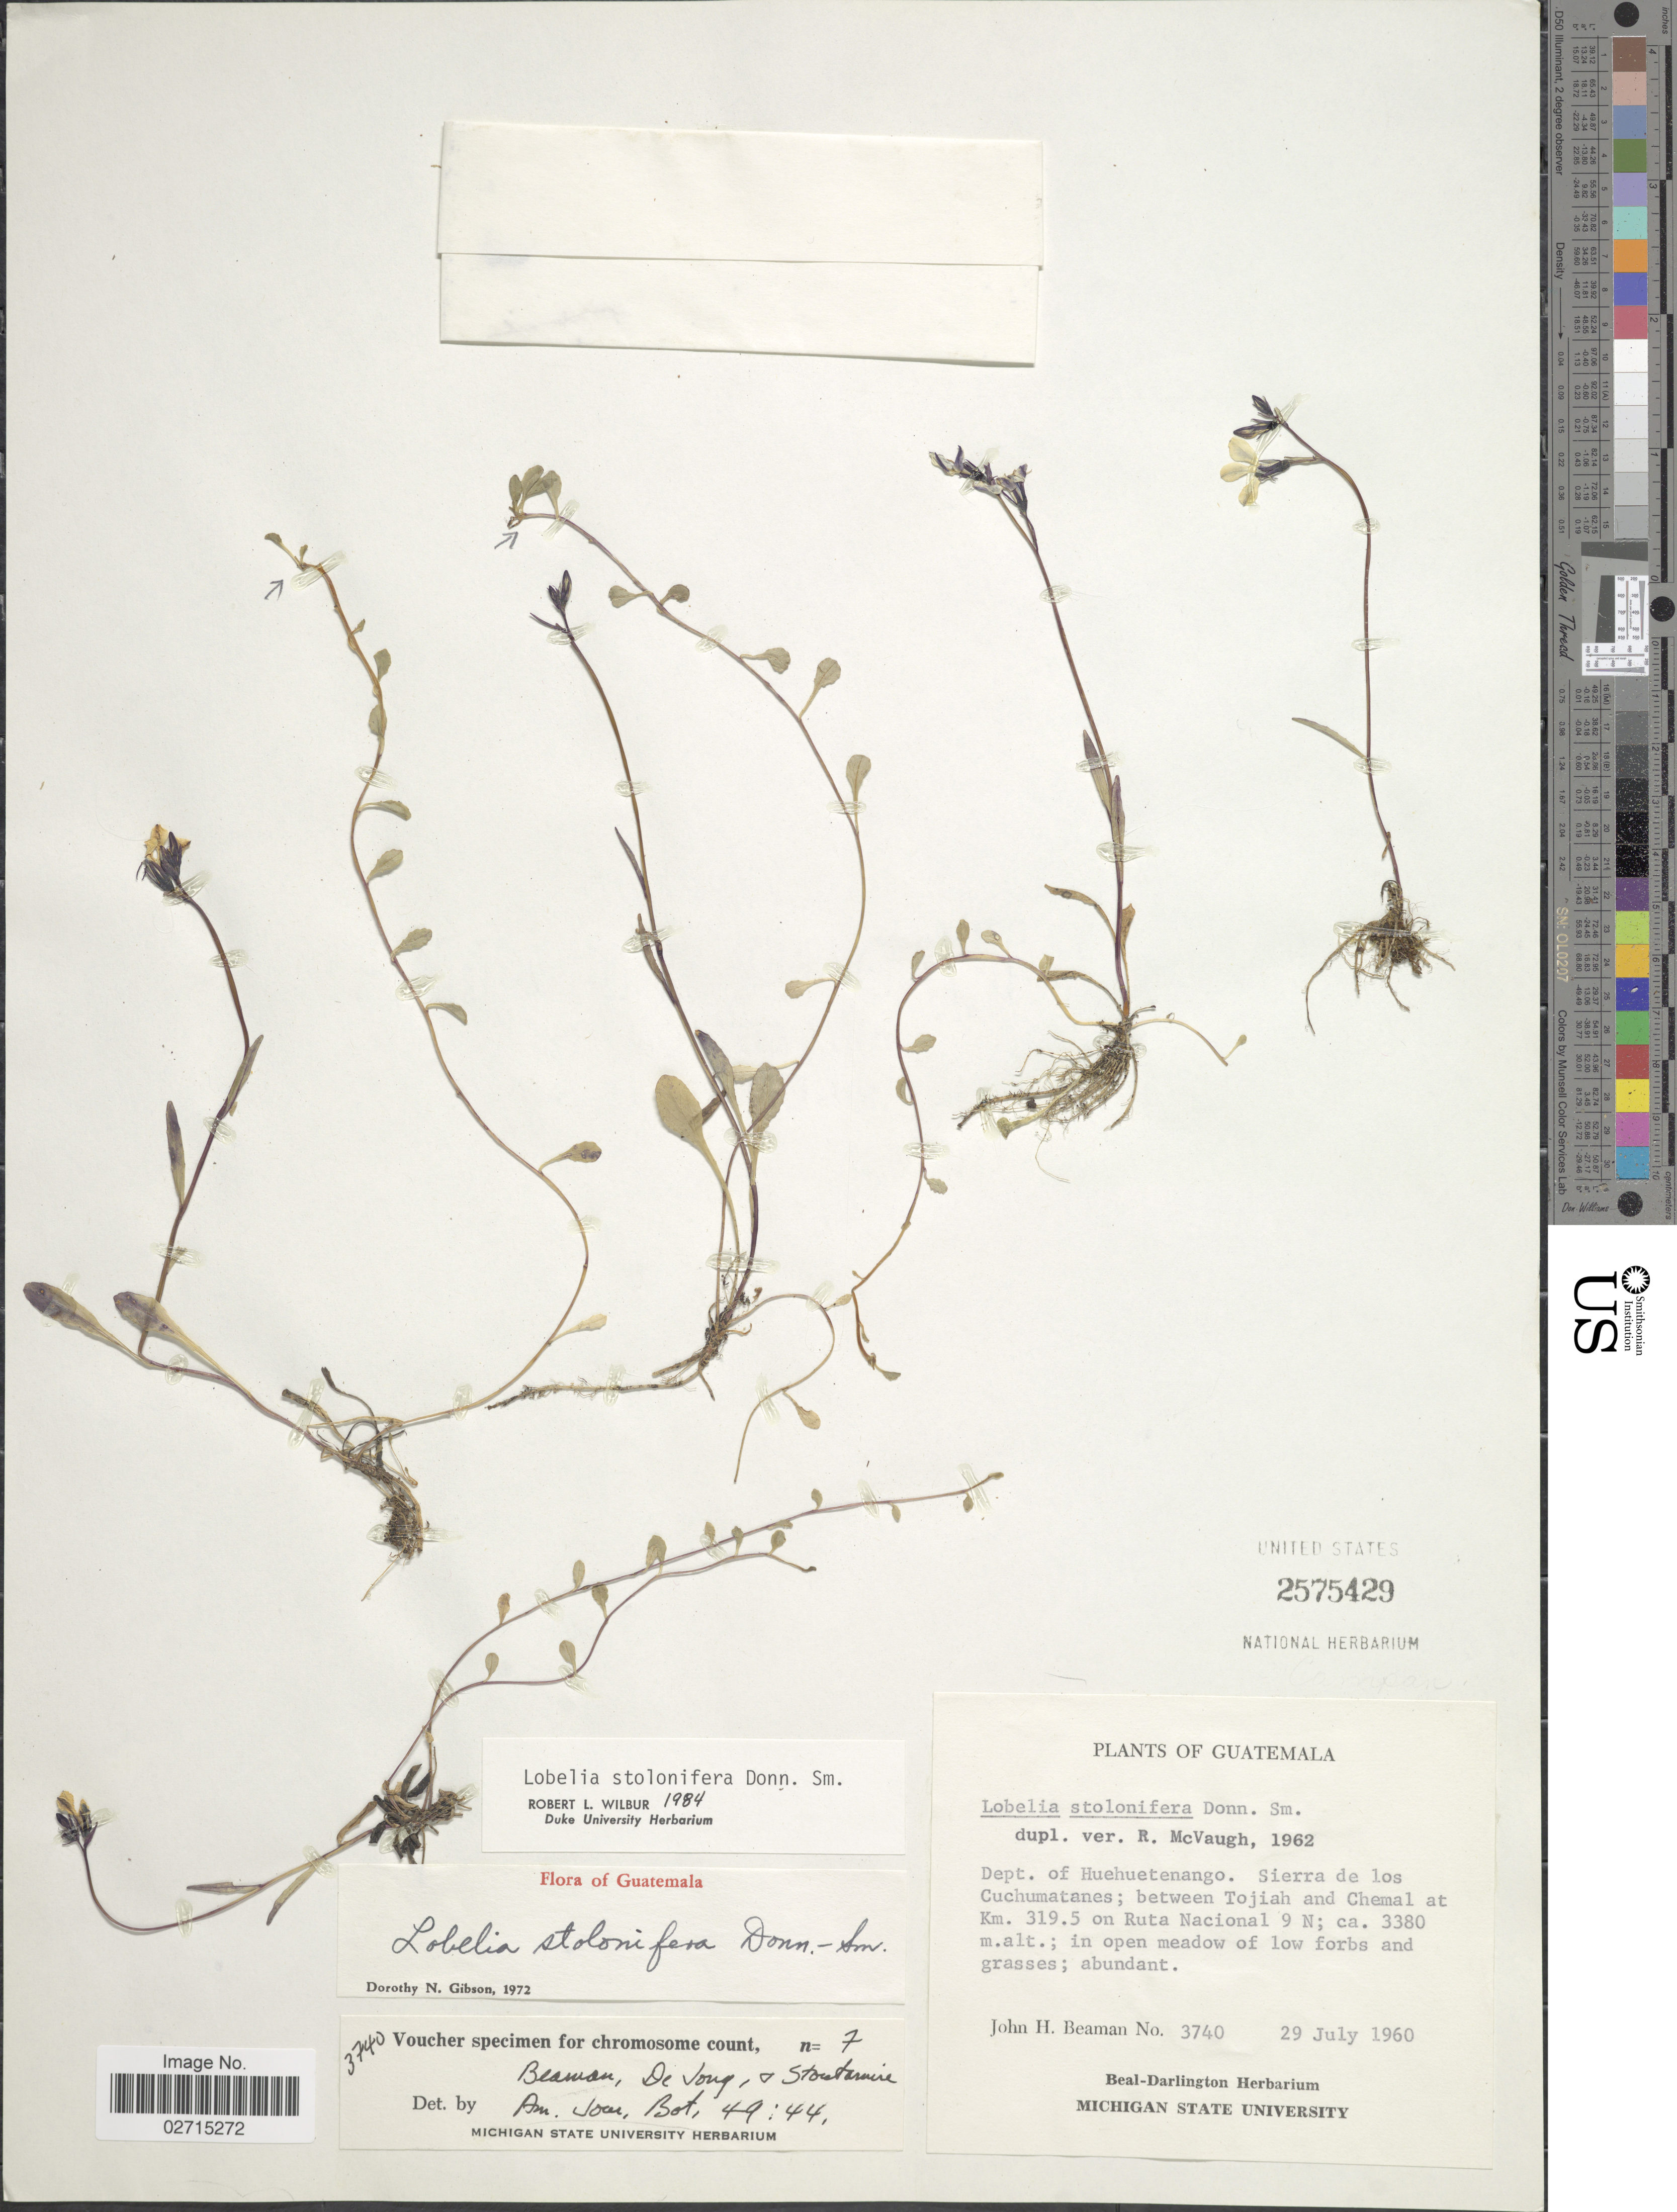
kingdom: Plantae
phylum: Tracheophyta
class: Magnoliopsida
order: Asterales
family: Campanulaceae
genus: Lobelia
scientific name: Lobelia stolonifera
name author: Donn. Sm.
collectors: J. H. Beaman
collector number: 3740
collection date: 1960-07-29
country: Guatemala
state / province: Huehuetenango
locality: Dept. of Huehuetenango. Sierra de los Cuchumatanes; between Tojih and Chemal at Km. 319.5 on Ruta Nacional 9 n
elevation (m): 3380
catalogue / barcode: US 2575429